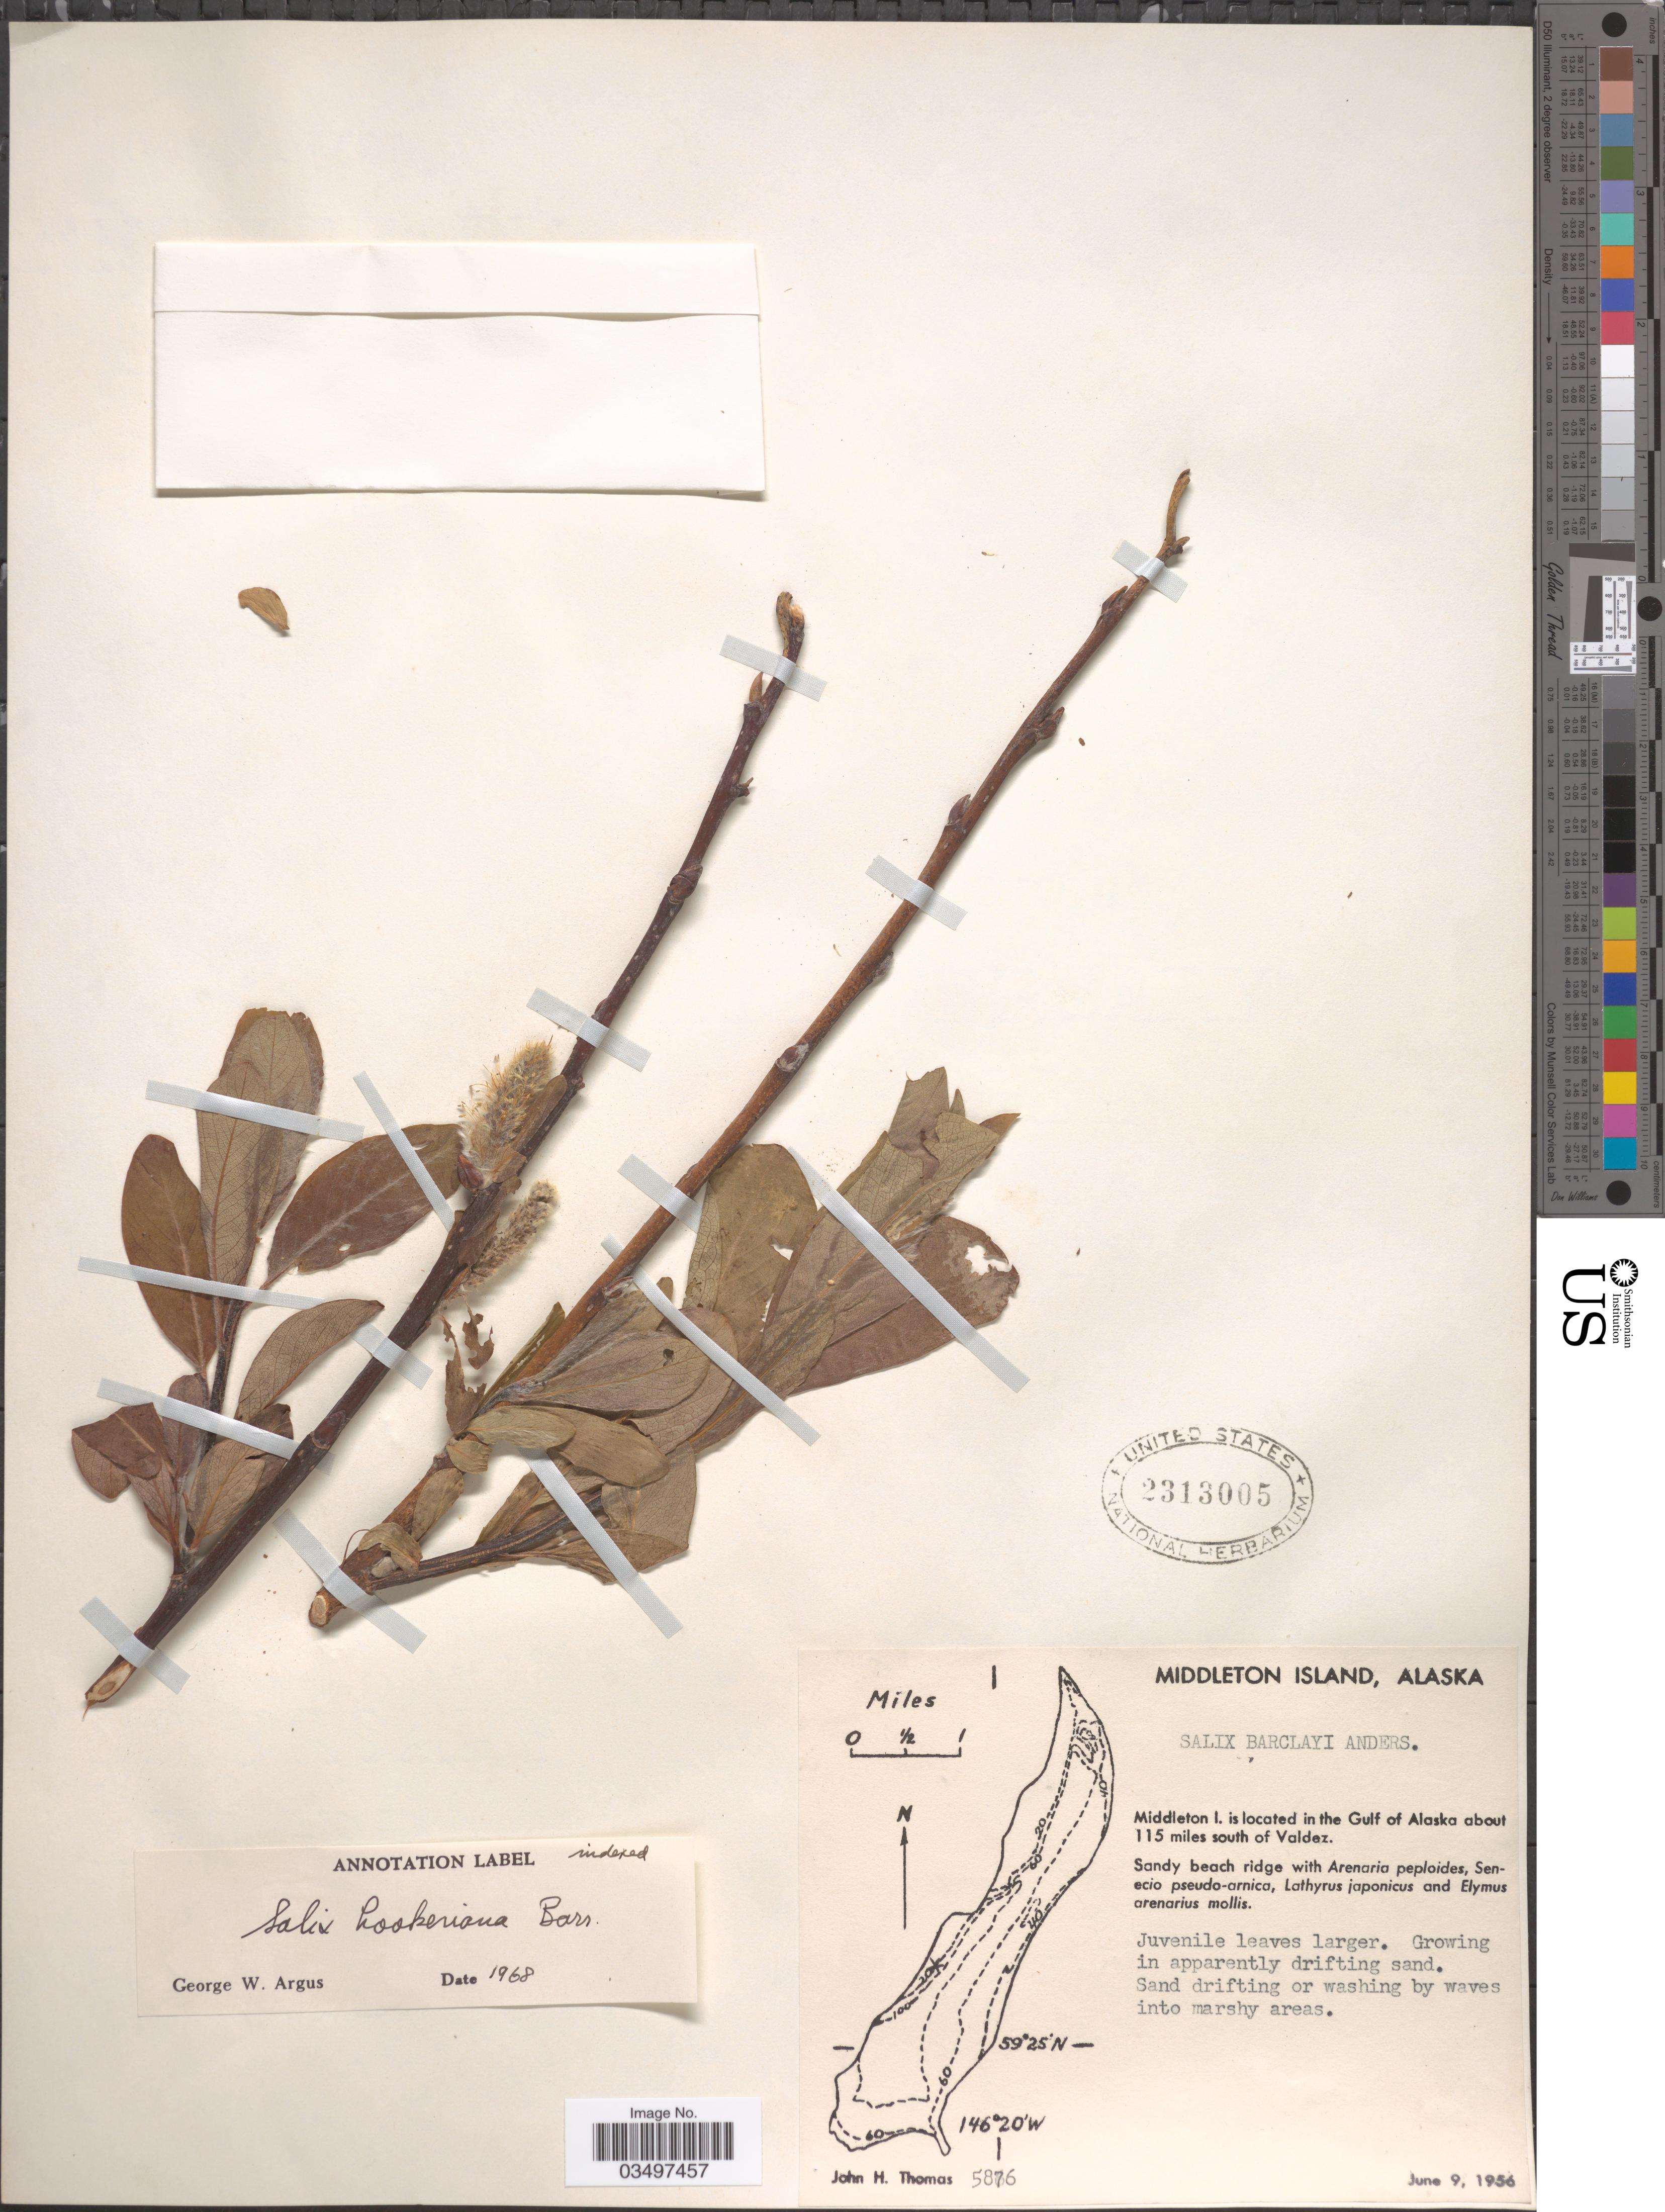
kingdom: Plantae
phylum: Tracheophyta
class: Magnoliopsida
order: Malpighiales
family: Salicaceae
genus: Salix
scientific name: Salix hookeriana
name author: Barratt ex Hook.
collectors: J. H. Thomas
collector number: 5876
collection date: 1956-06-09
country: United States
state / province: Alaska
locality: Middleton Island. Middleton I. is located in the Gulf of Alaska about 115 miles south of Valdez.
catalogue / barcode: US 2313005